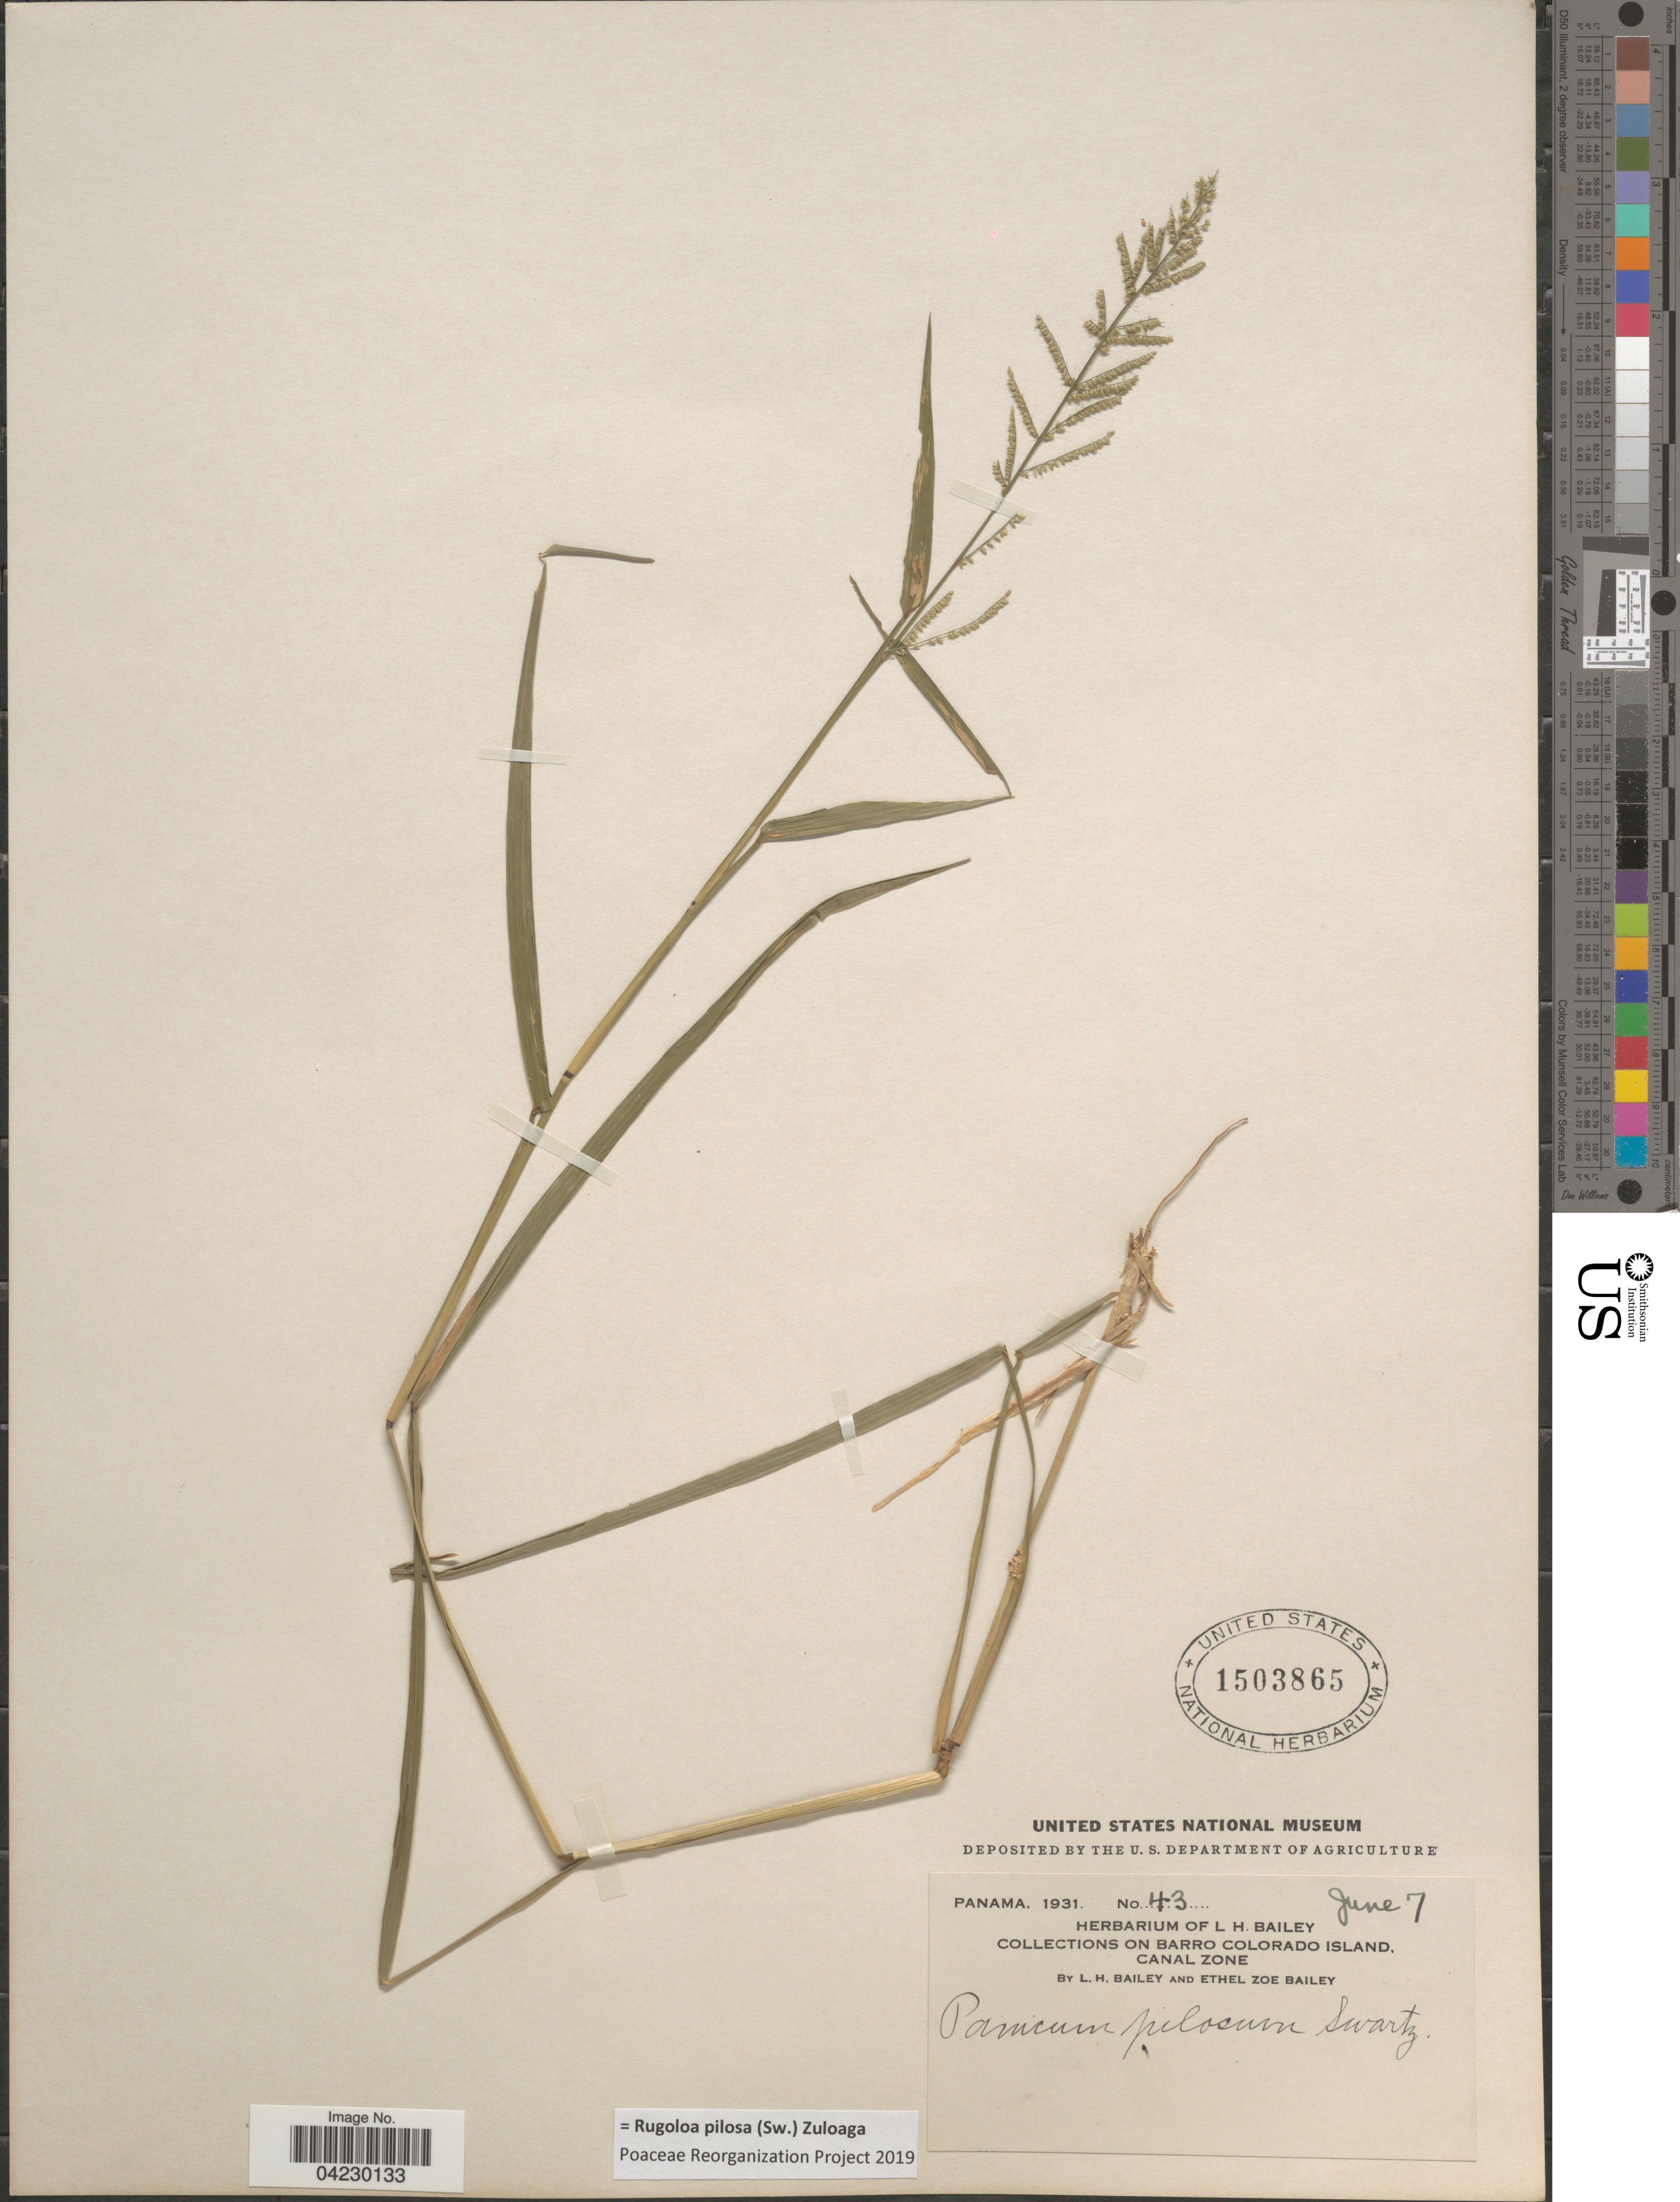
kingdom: Plantae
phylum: Tracheophyta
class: Liliopsida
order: Poales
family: Poaceae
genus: Rugoloa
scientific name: Rugoloa pilosa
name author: (Sw.) Zuloaga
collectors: L. H. Bailey & E. Z. Bailey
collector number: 43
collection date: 1931-06-07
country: Panama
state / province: Colón / Panamá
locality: On Barro Colorado Island, Canal Zone.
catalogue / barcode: US 1503865